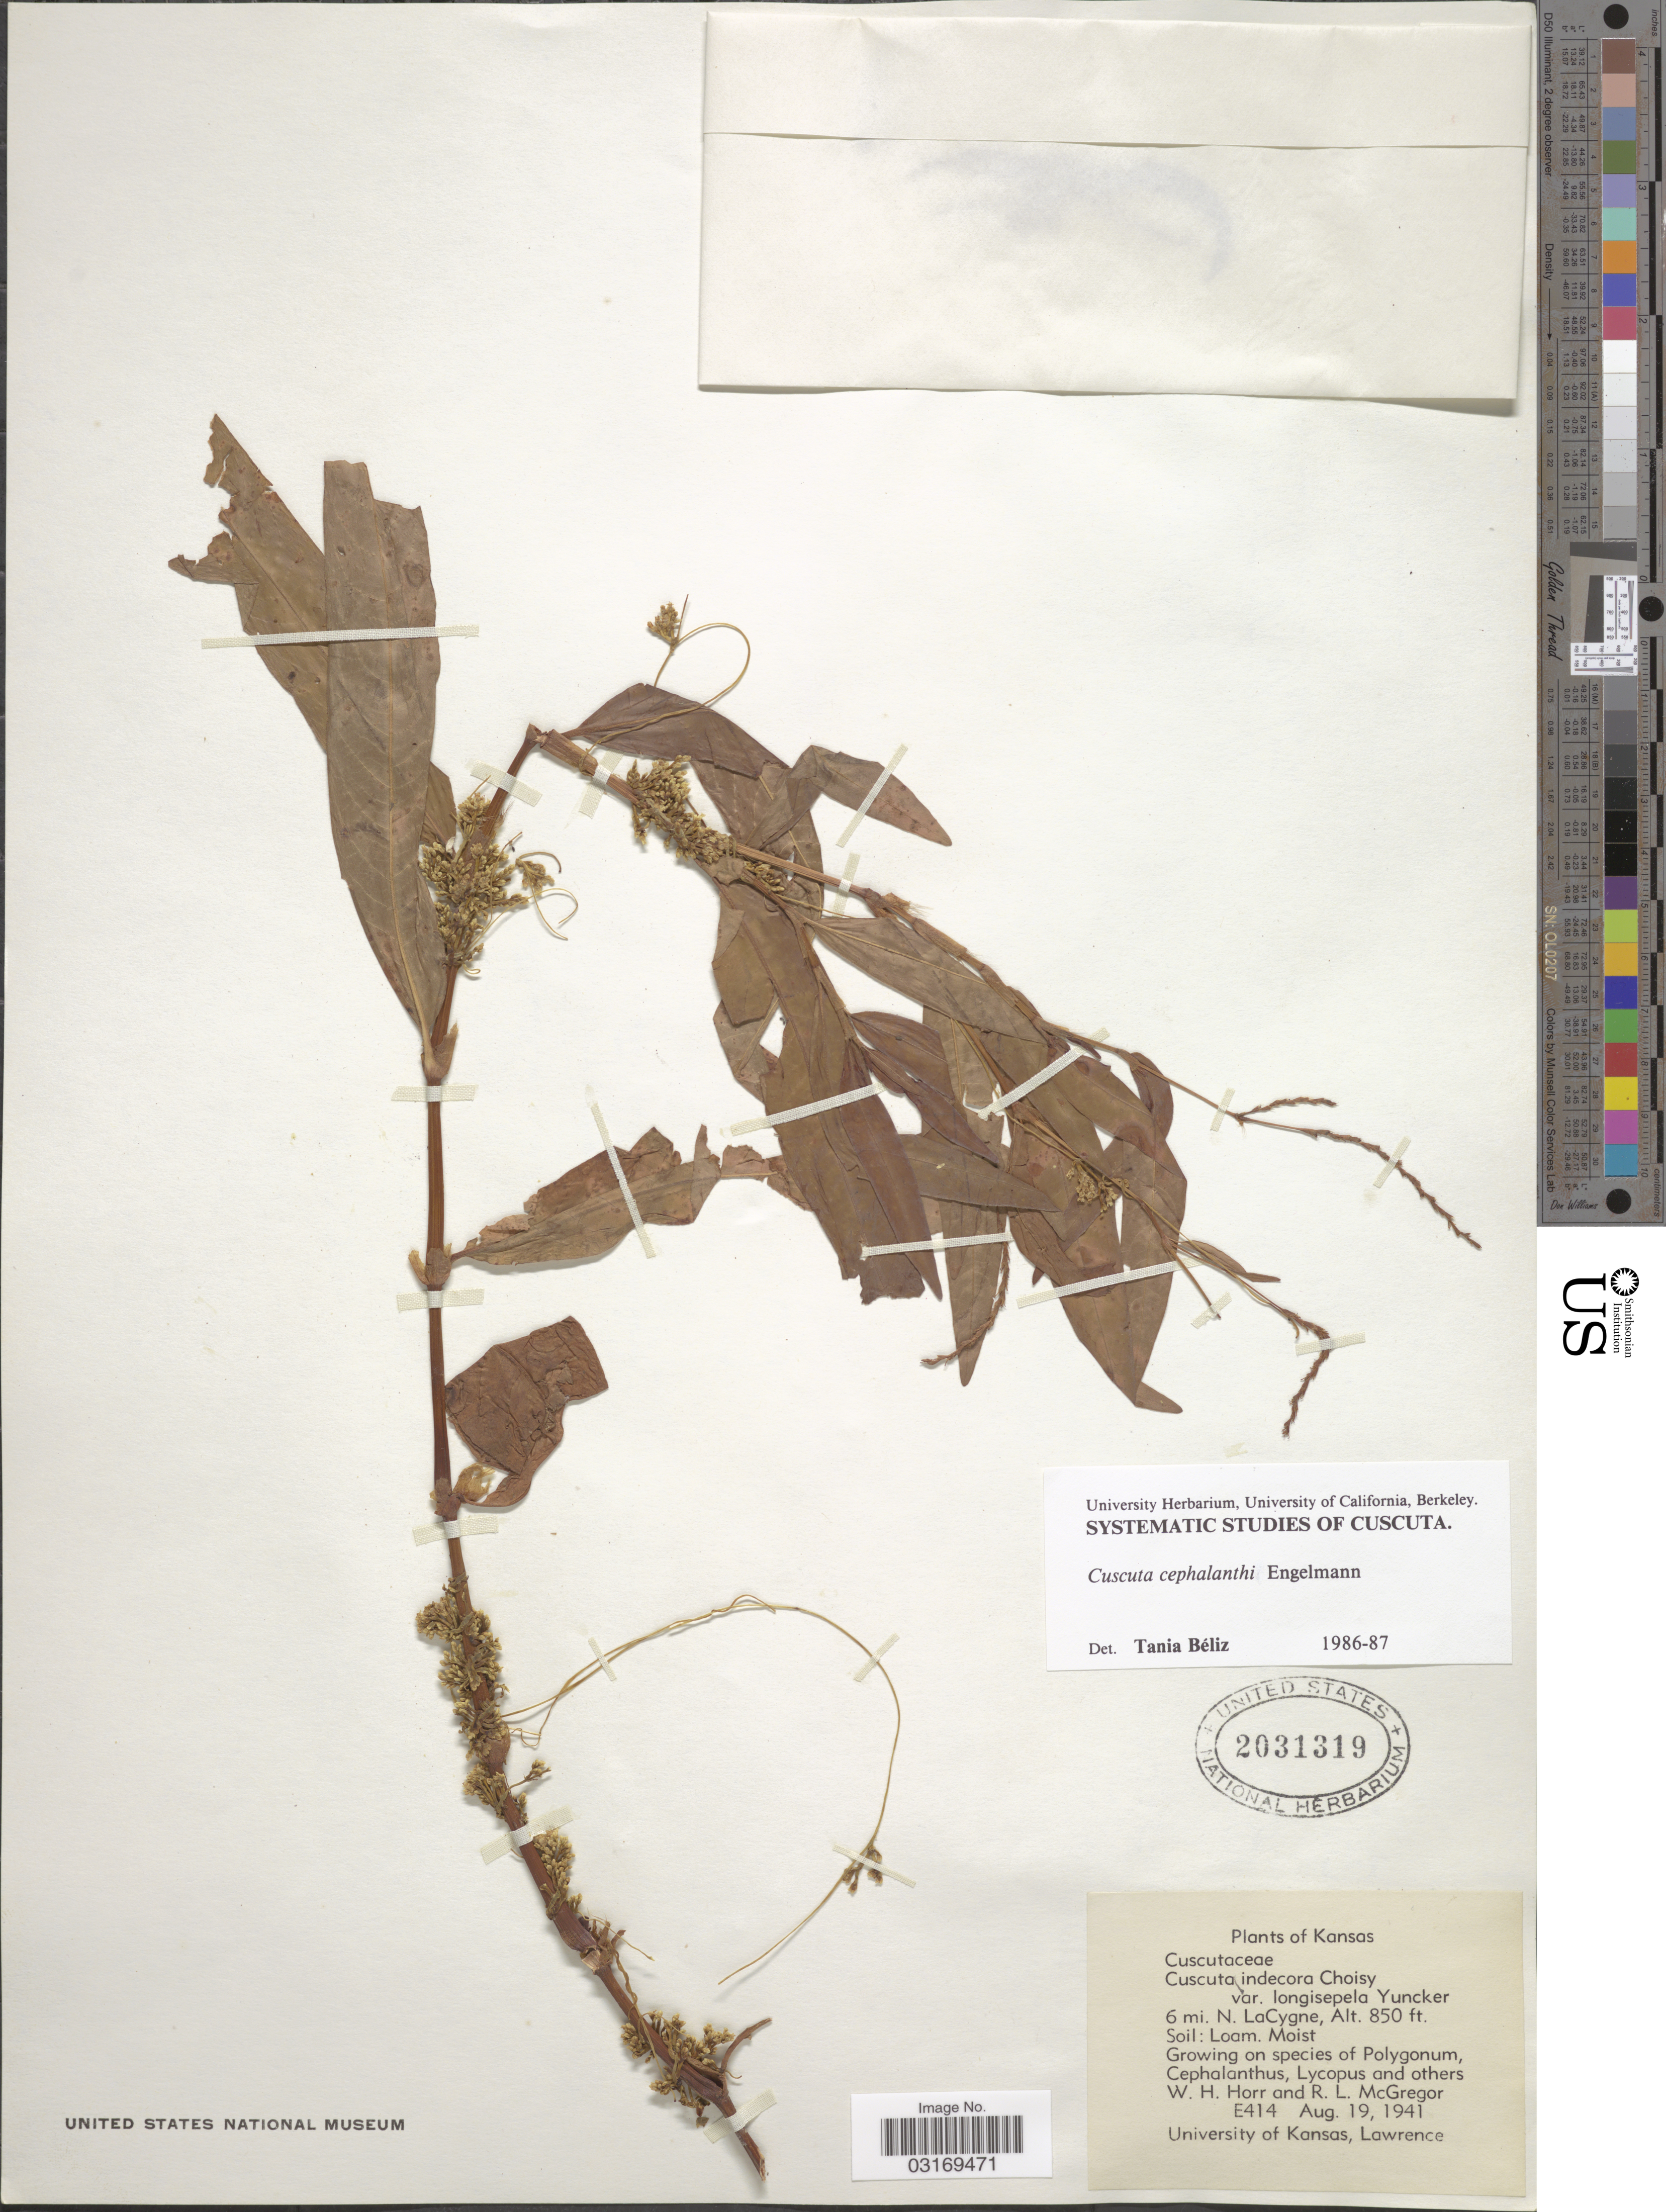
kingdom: Plantae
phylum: Tracheophyta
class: Magnoliopsida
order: Solanales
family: Convolvulaceae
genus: Cuscuta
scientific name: Cuscuta cephalanthi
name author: Engelm.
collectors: W. H. Horr & R. McGregor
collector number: E414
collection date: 1941-08-19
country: United States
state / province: Kansas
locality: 6 mi. N. LaCygne.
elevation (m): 259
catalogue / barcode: US 2031319